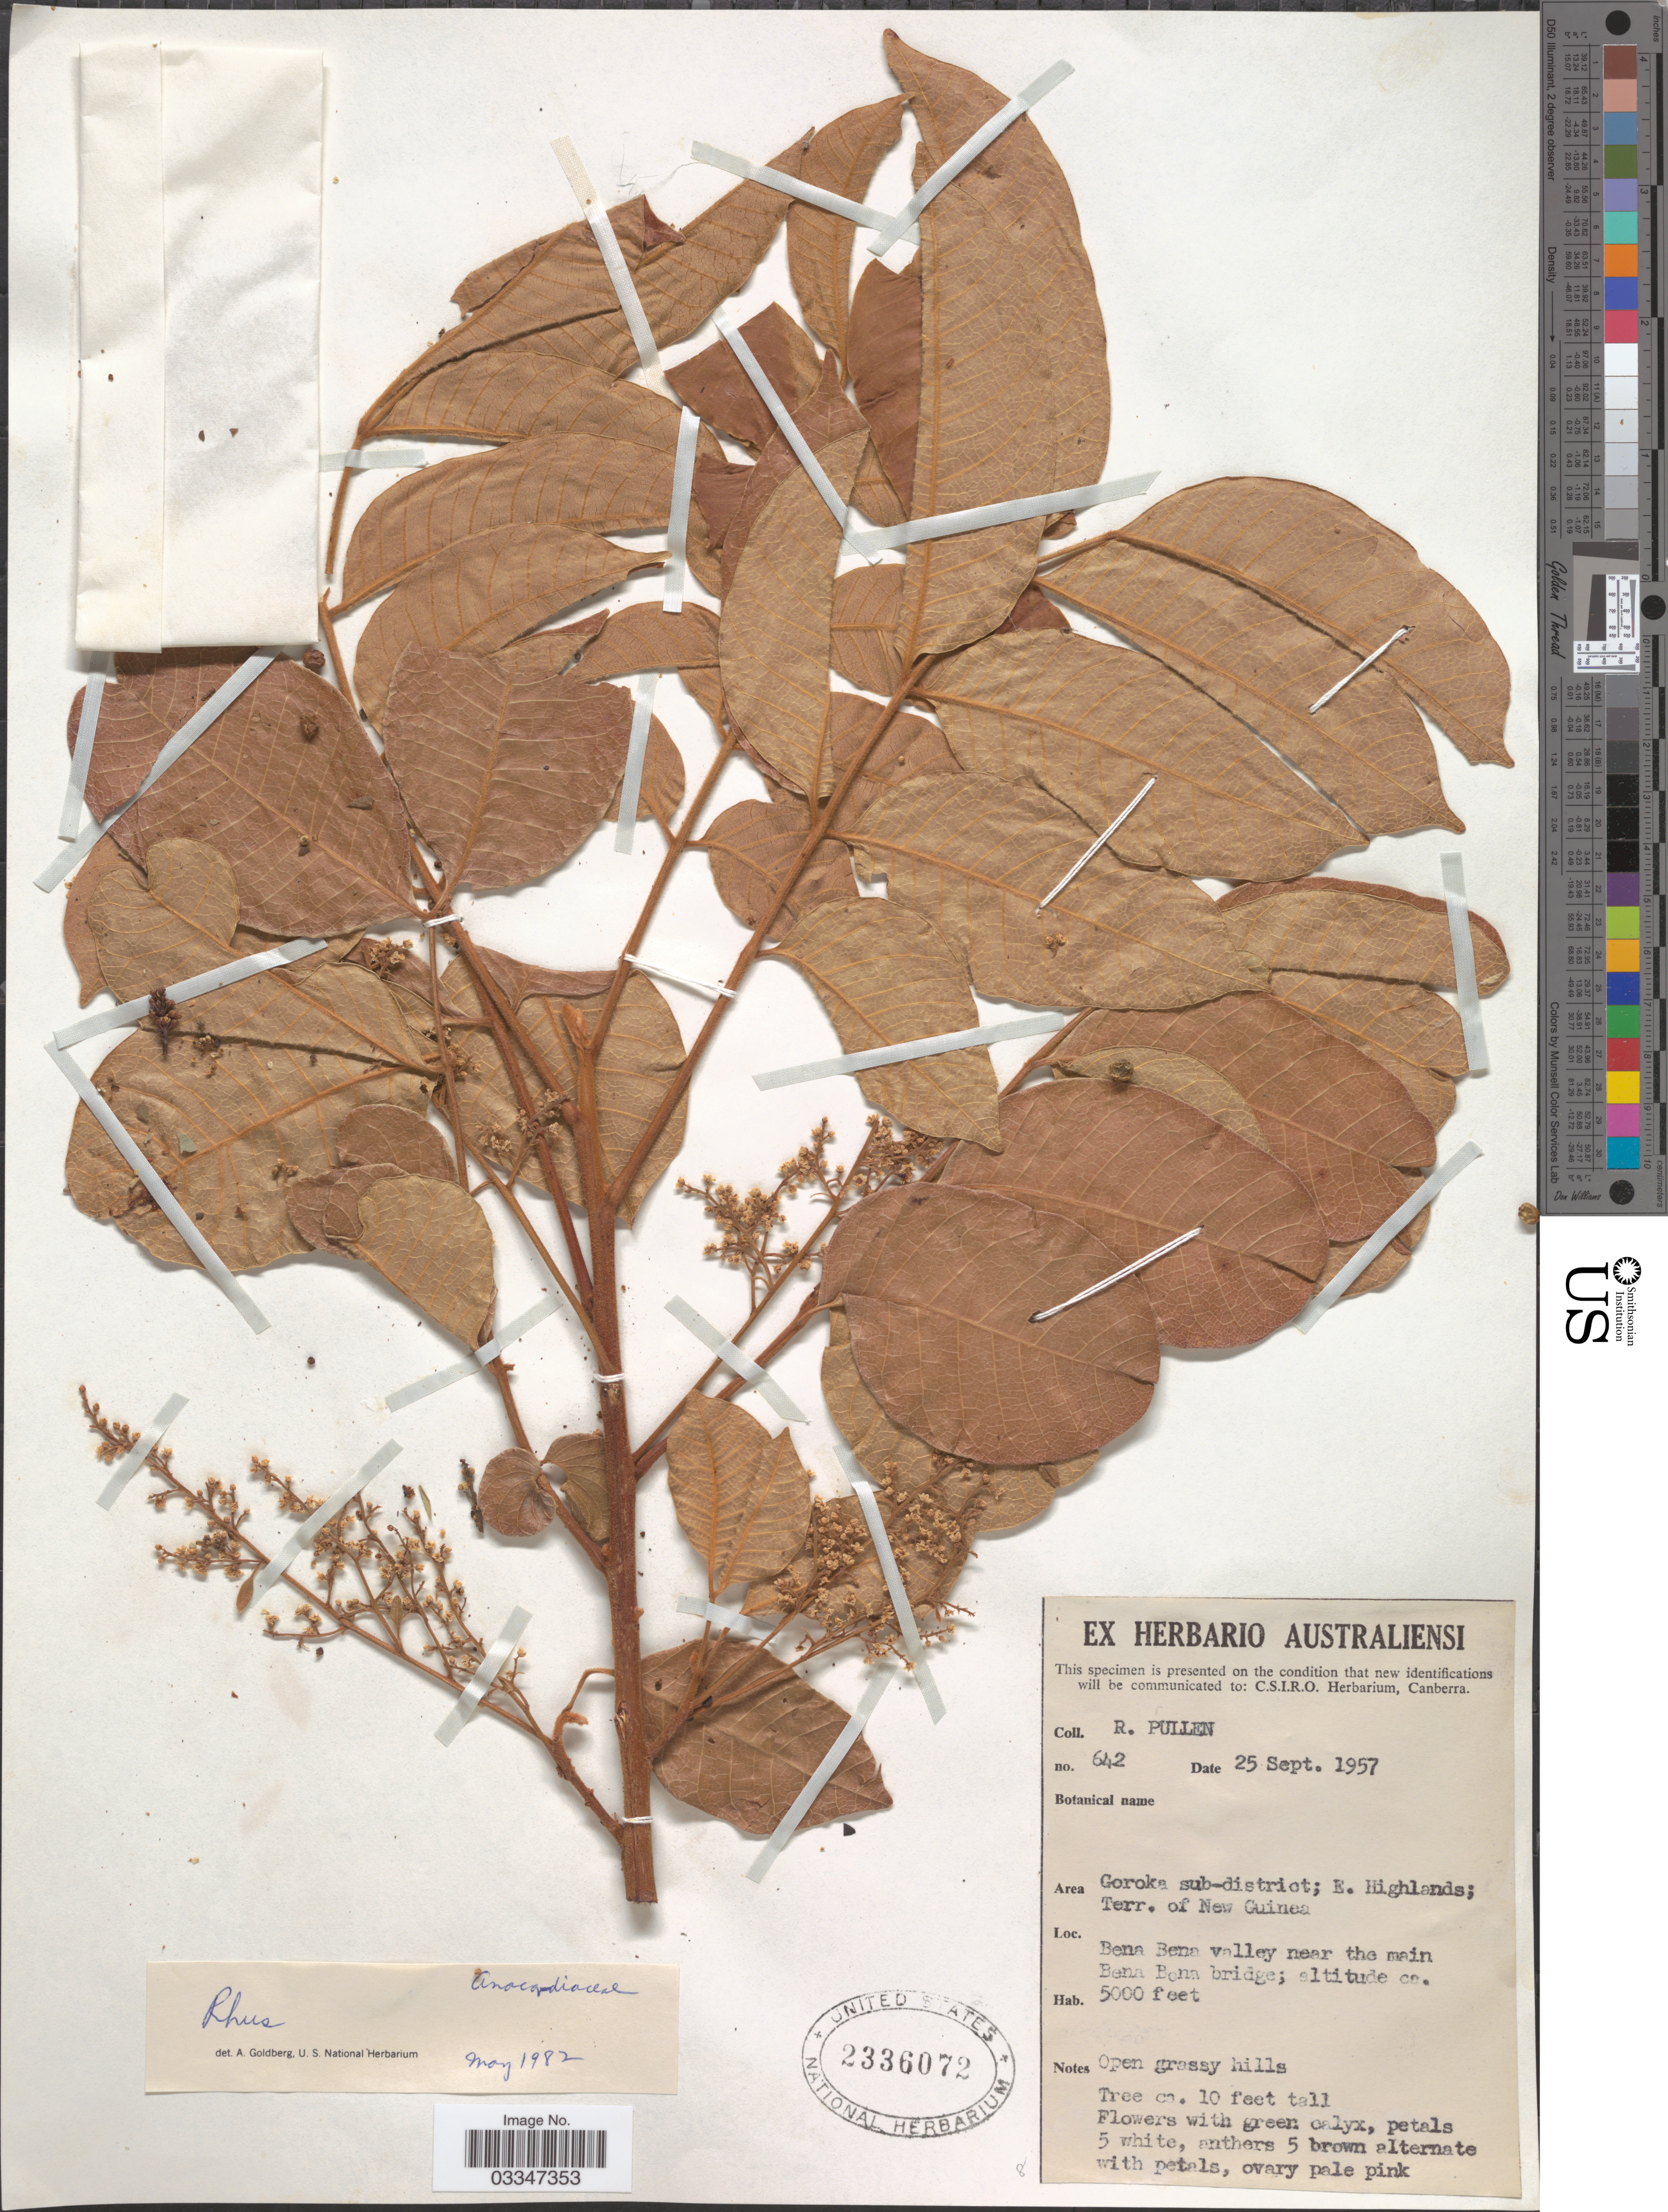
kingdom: Plantae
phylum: Tracheophyta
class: Magnoliopsida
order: Sapindales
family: Anacardiaceae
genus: Rhus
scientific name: Rhus taitensis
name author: Guill.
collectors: R. Pullen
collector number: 642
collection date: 1957-09-25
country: Papua New Guinea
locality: Area Goroka sub-district; E. Highlands; Terr. of New Guinea. Bena Bena valley near the main Bena Bena bridge.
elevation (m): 1524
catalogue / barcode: US 2336072